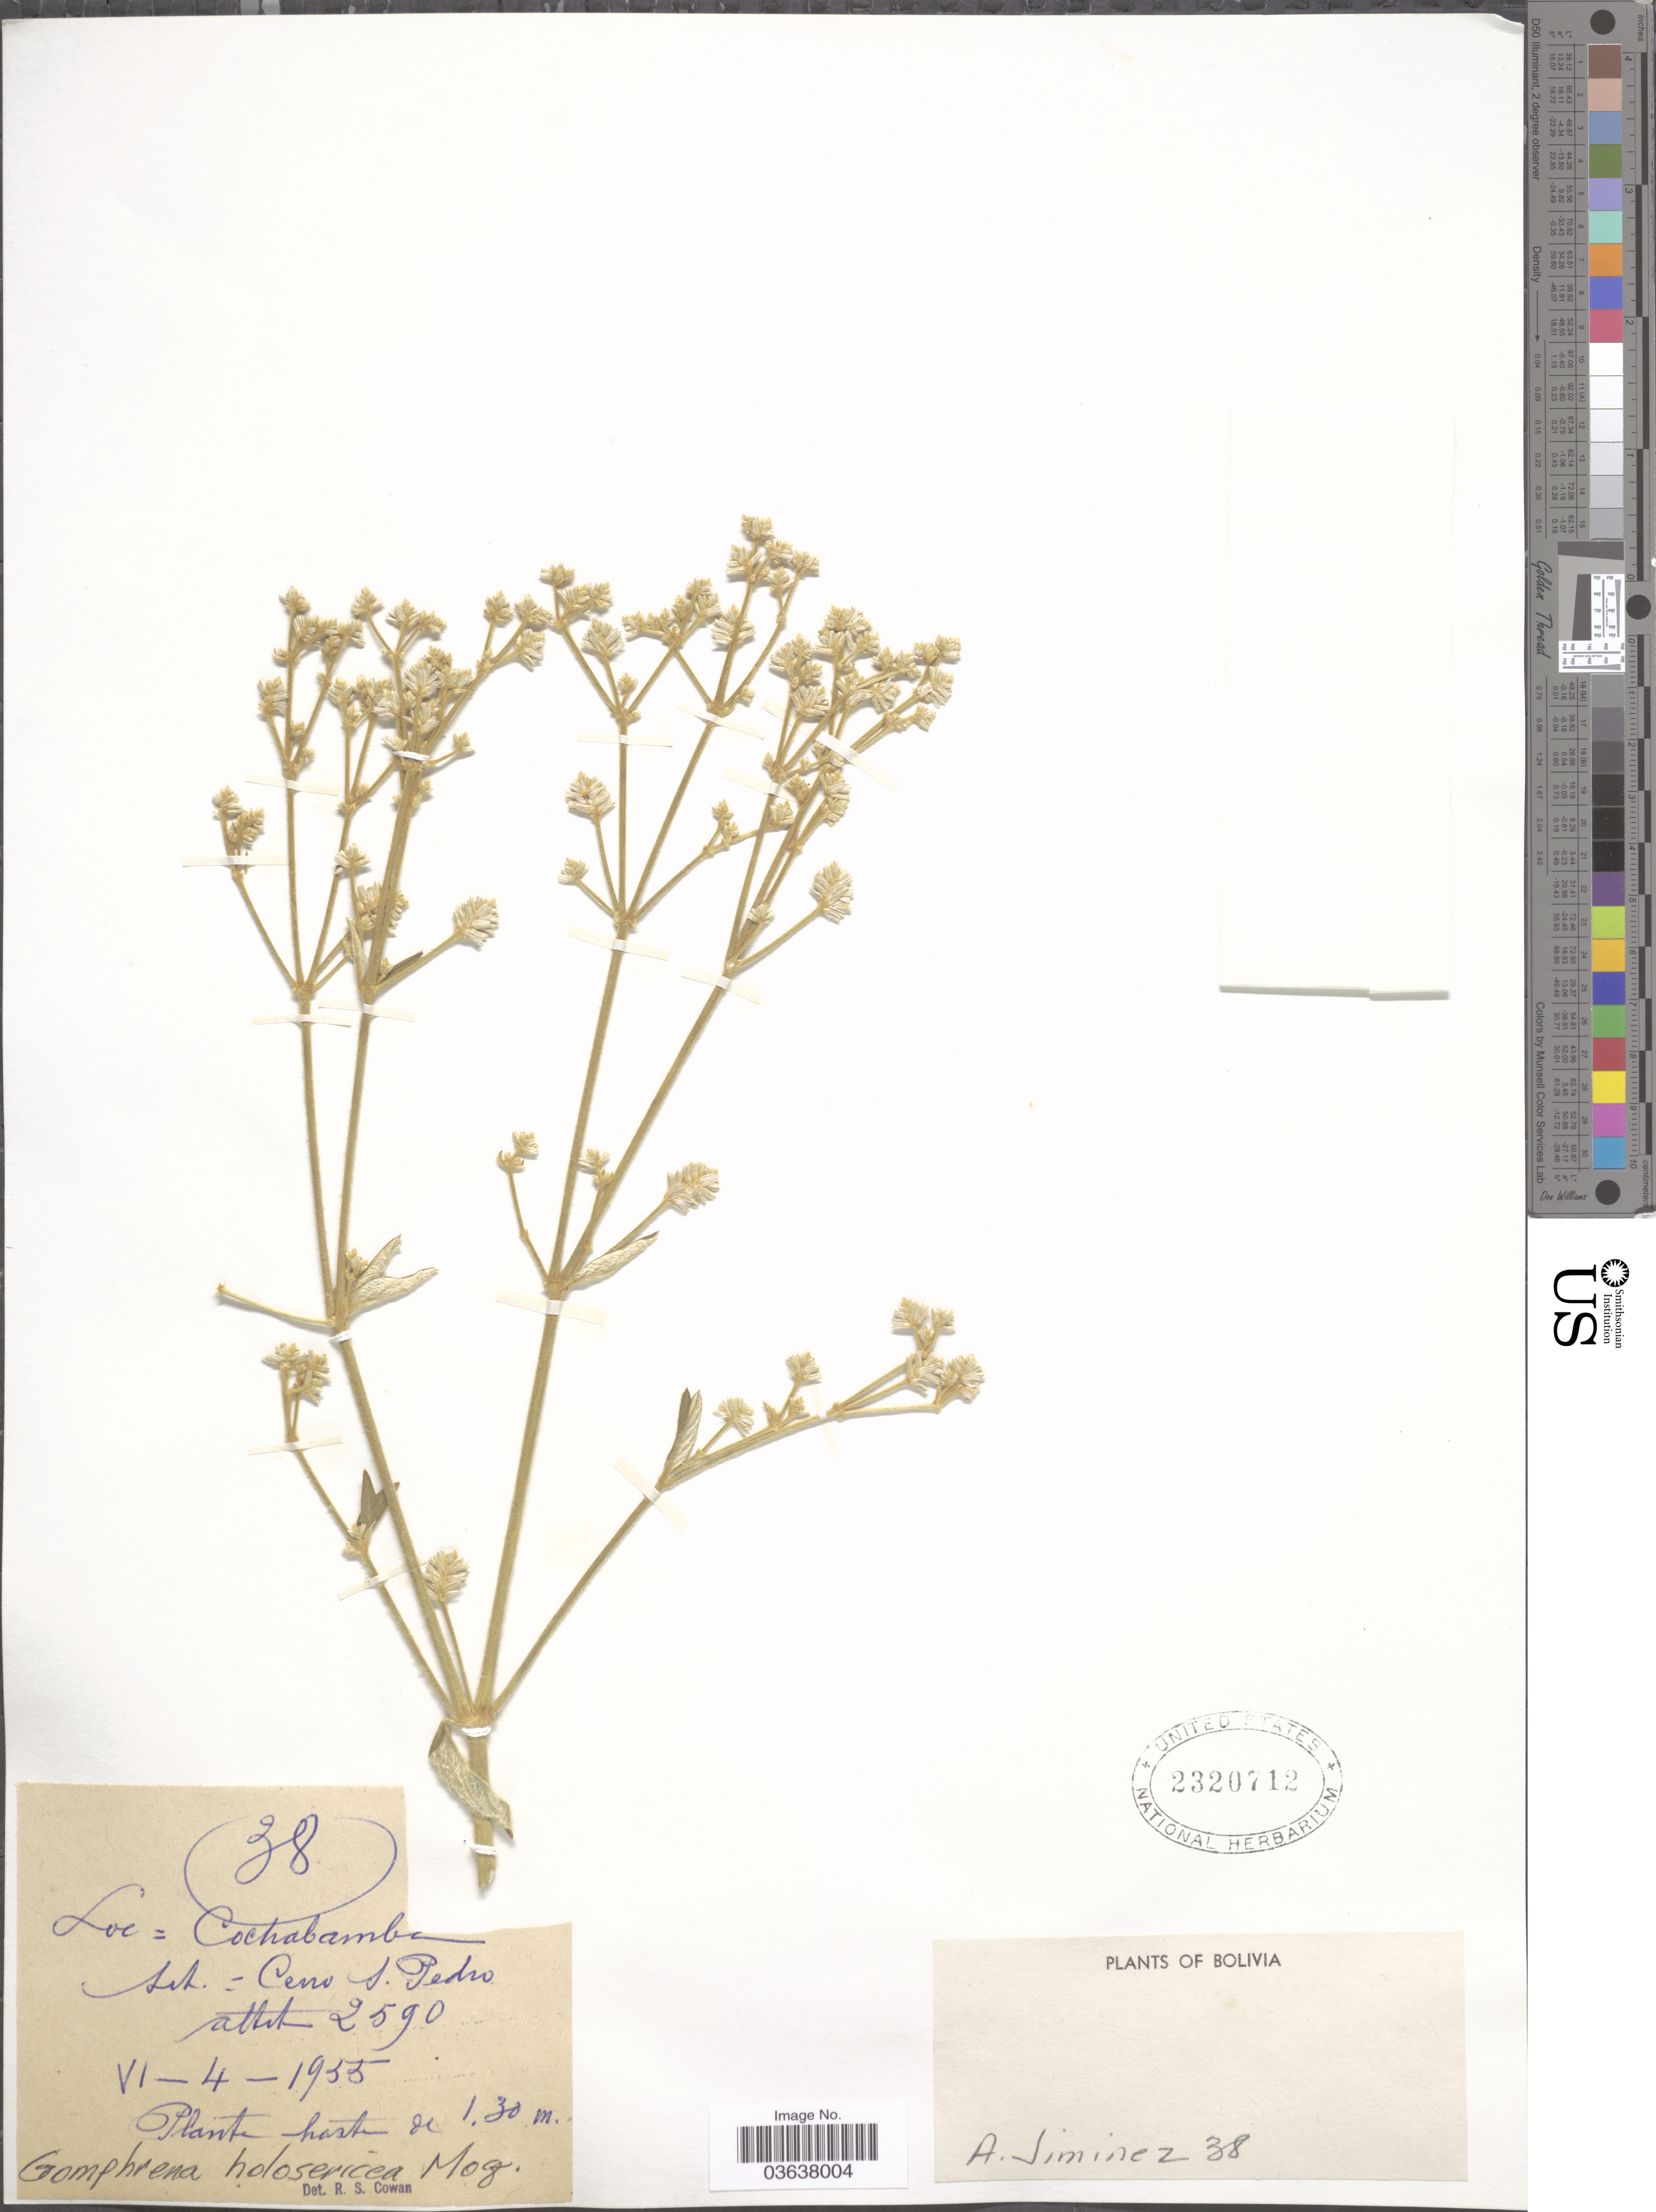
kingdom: Plantae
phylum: Tracheophyta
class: Magnoliopsida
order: Caryophyllales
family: Amaranthaceae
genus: Gomphrena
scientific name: Gomphrena holosericea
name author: (Mart.) Moq.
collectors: A. Jiminez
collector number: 38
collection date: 1955-06-04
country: Bolivia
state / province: Cochabamba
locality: Cerro S. Pedro.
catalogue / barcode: US 2320712